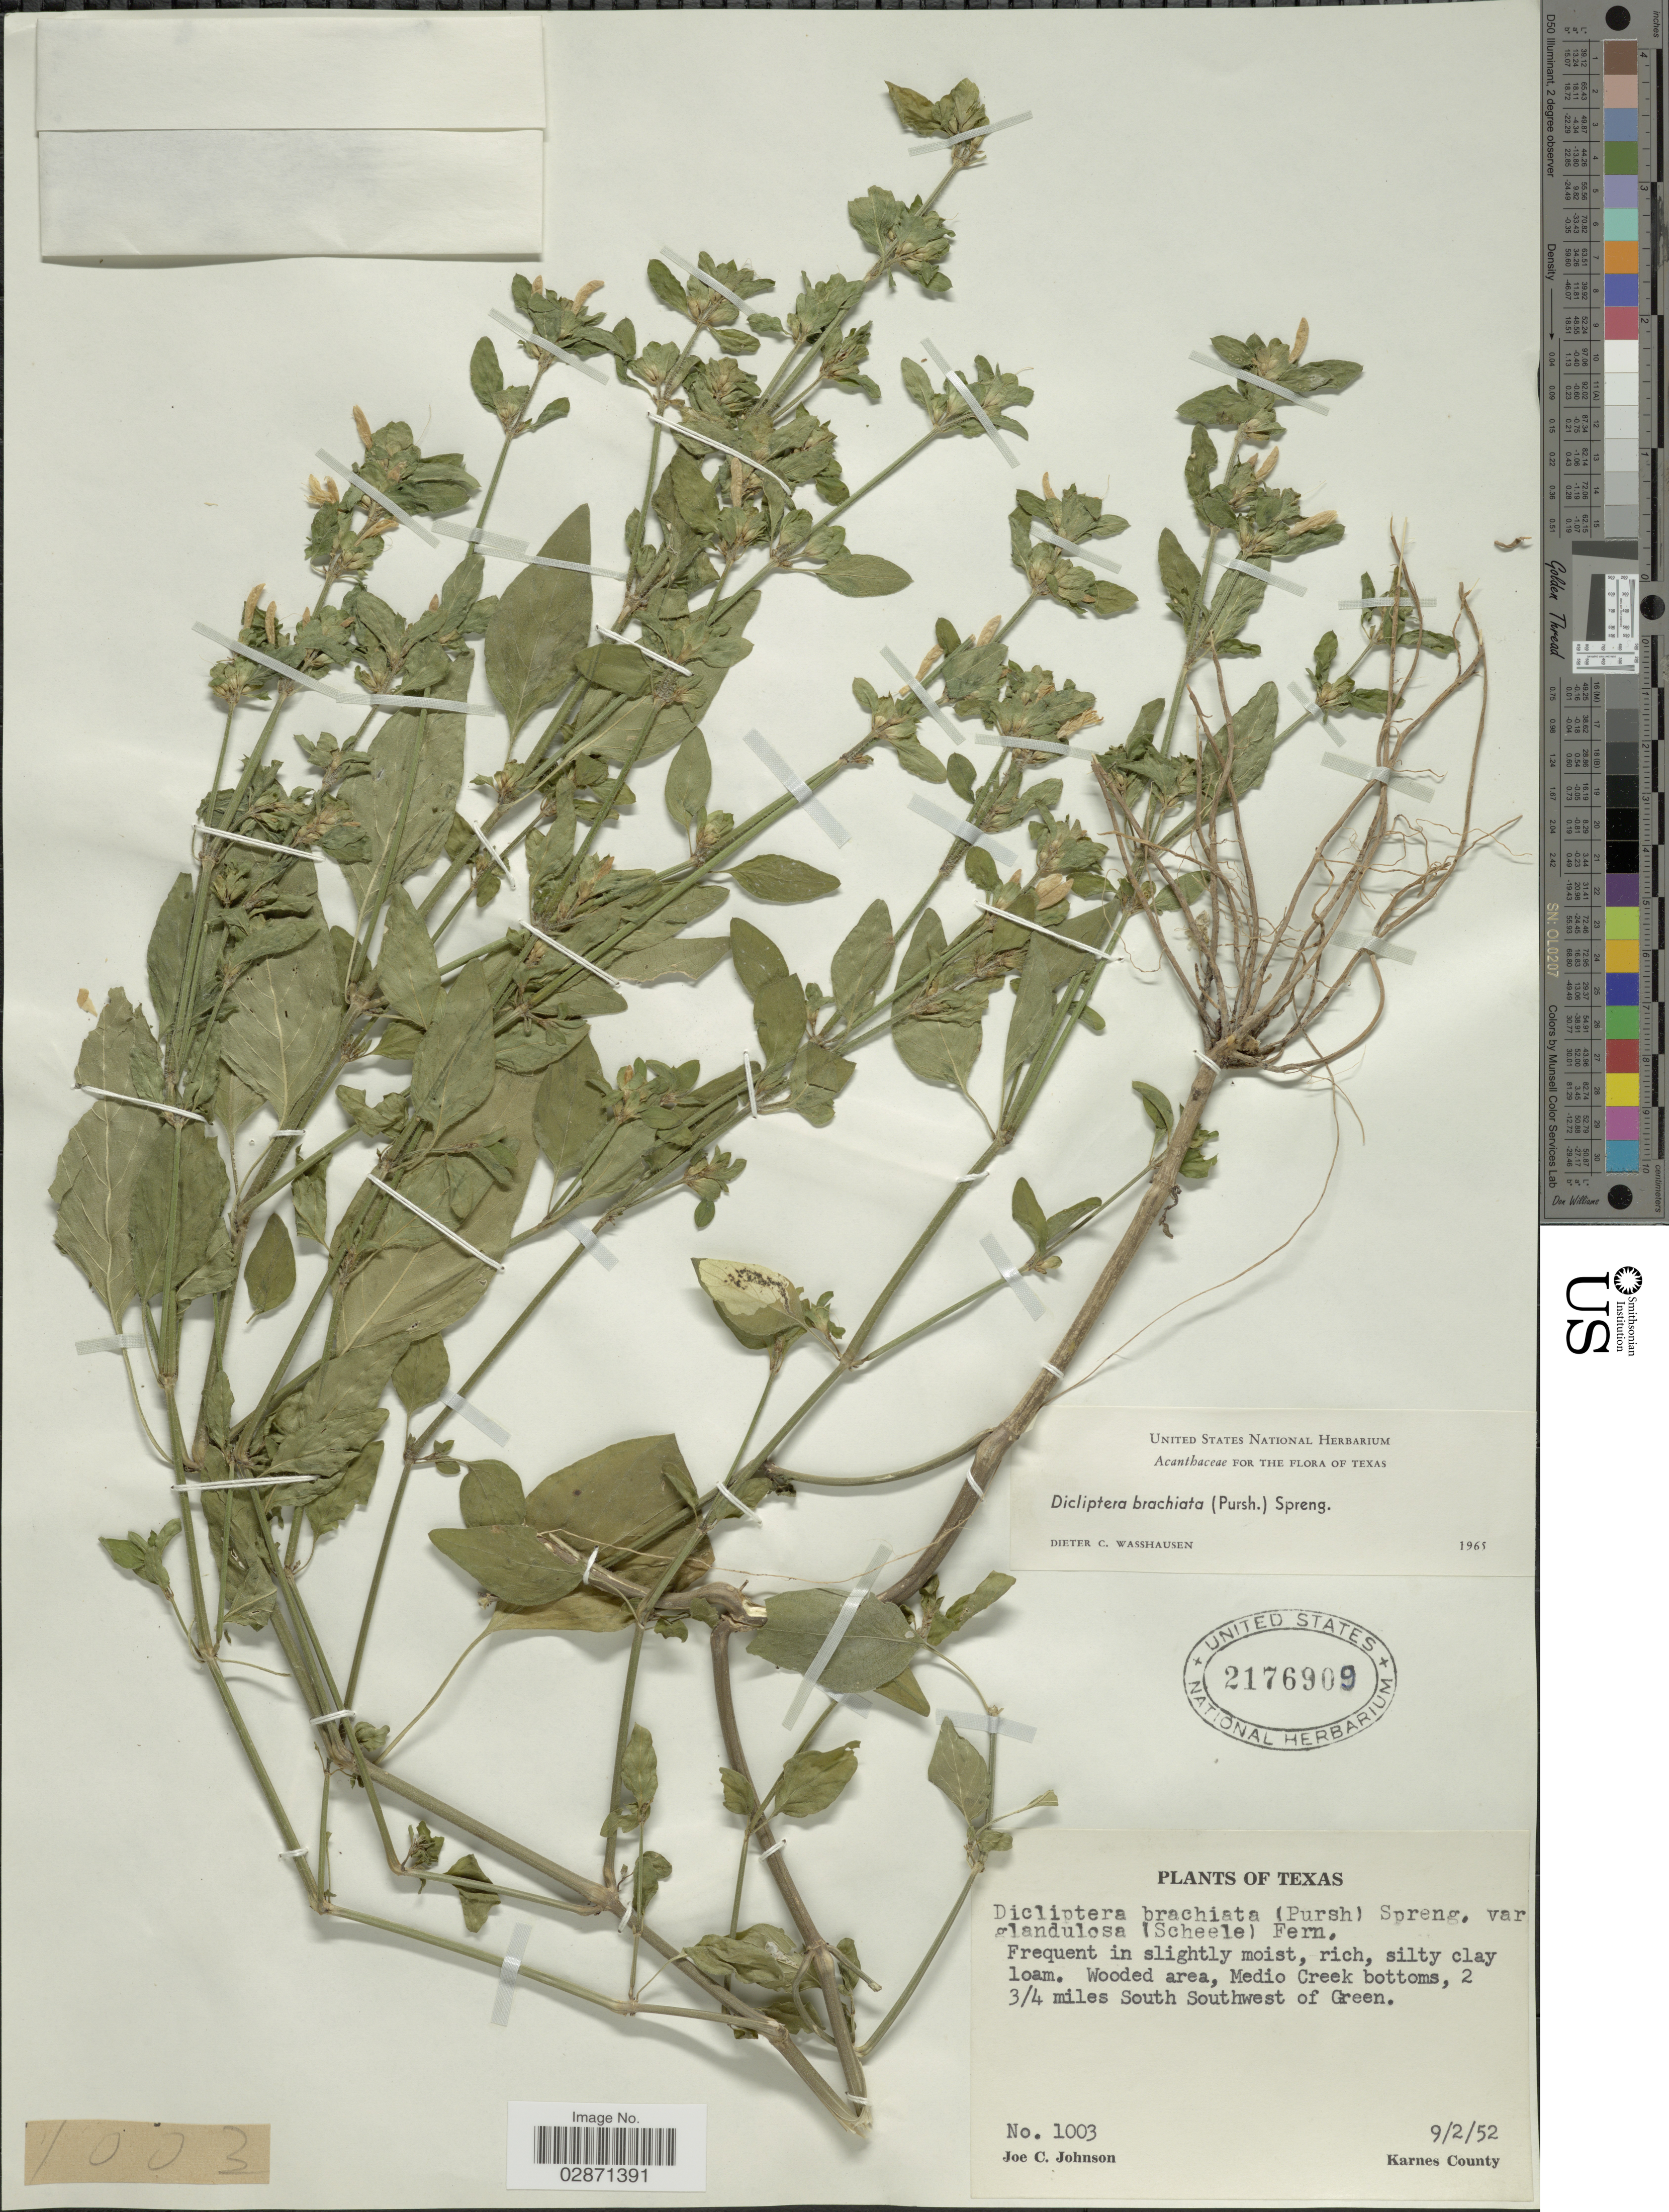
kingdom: Plantae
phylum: Tracheophyta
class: Magnoliopsida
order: Lamiales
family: Acanthaceae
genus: Dicliptera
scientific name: Dicliptera brachiata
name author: (Pursh) Spreng.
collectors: J. C. Johnson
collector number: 1003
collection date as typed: Transcribed d/m/y: 2/9/52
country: United States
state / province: Texas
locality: Wooded area, Medio Creek bottoms, 2¾ miles South Southwest of Green. Karnes County.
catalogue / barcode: US 2176909